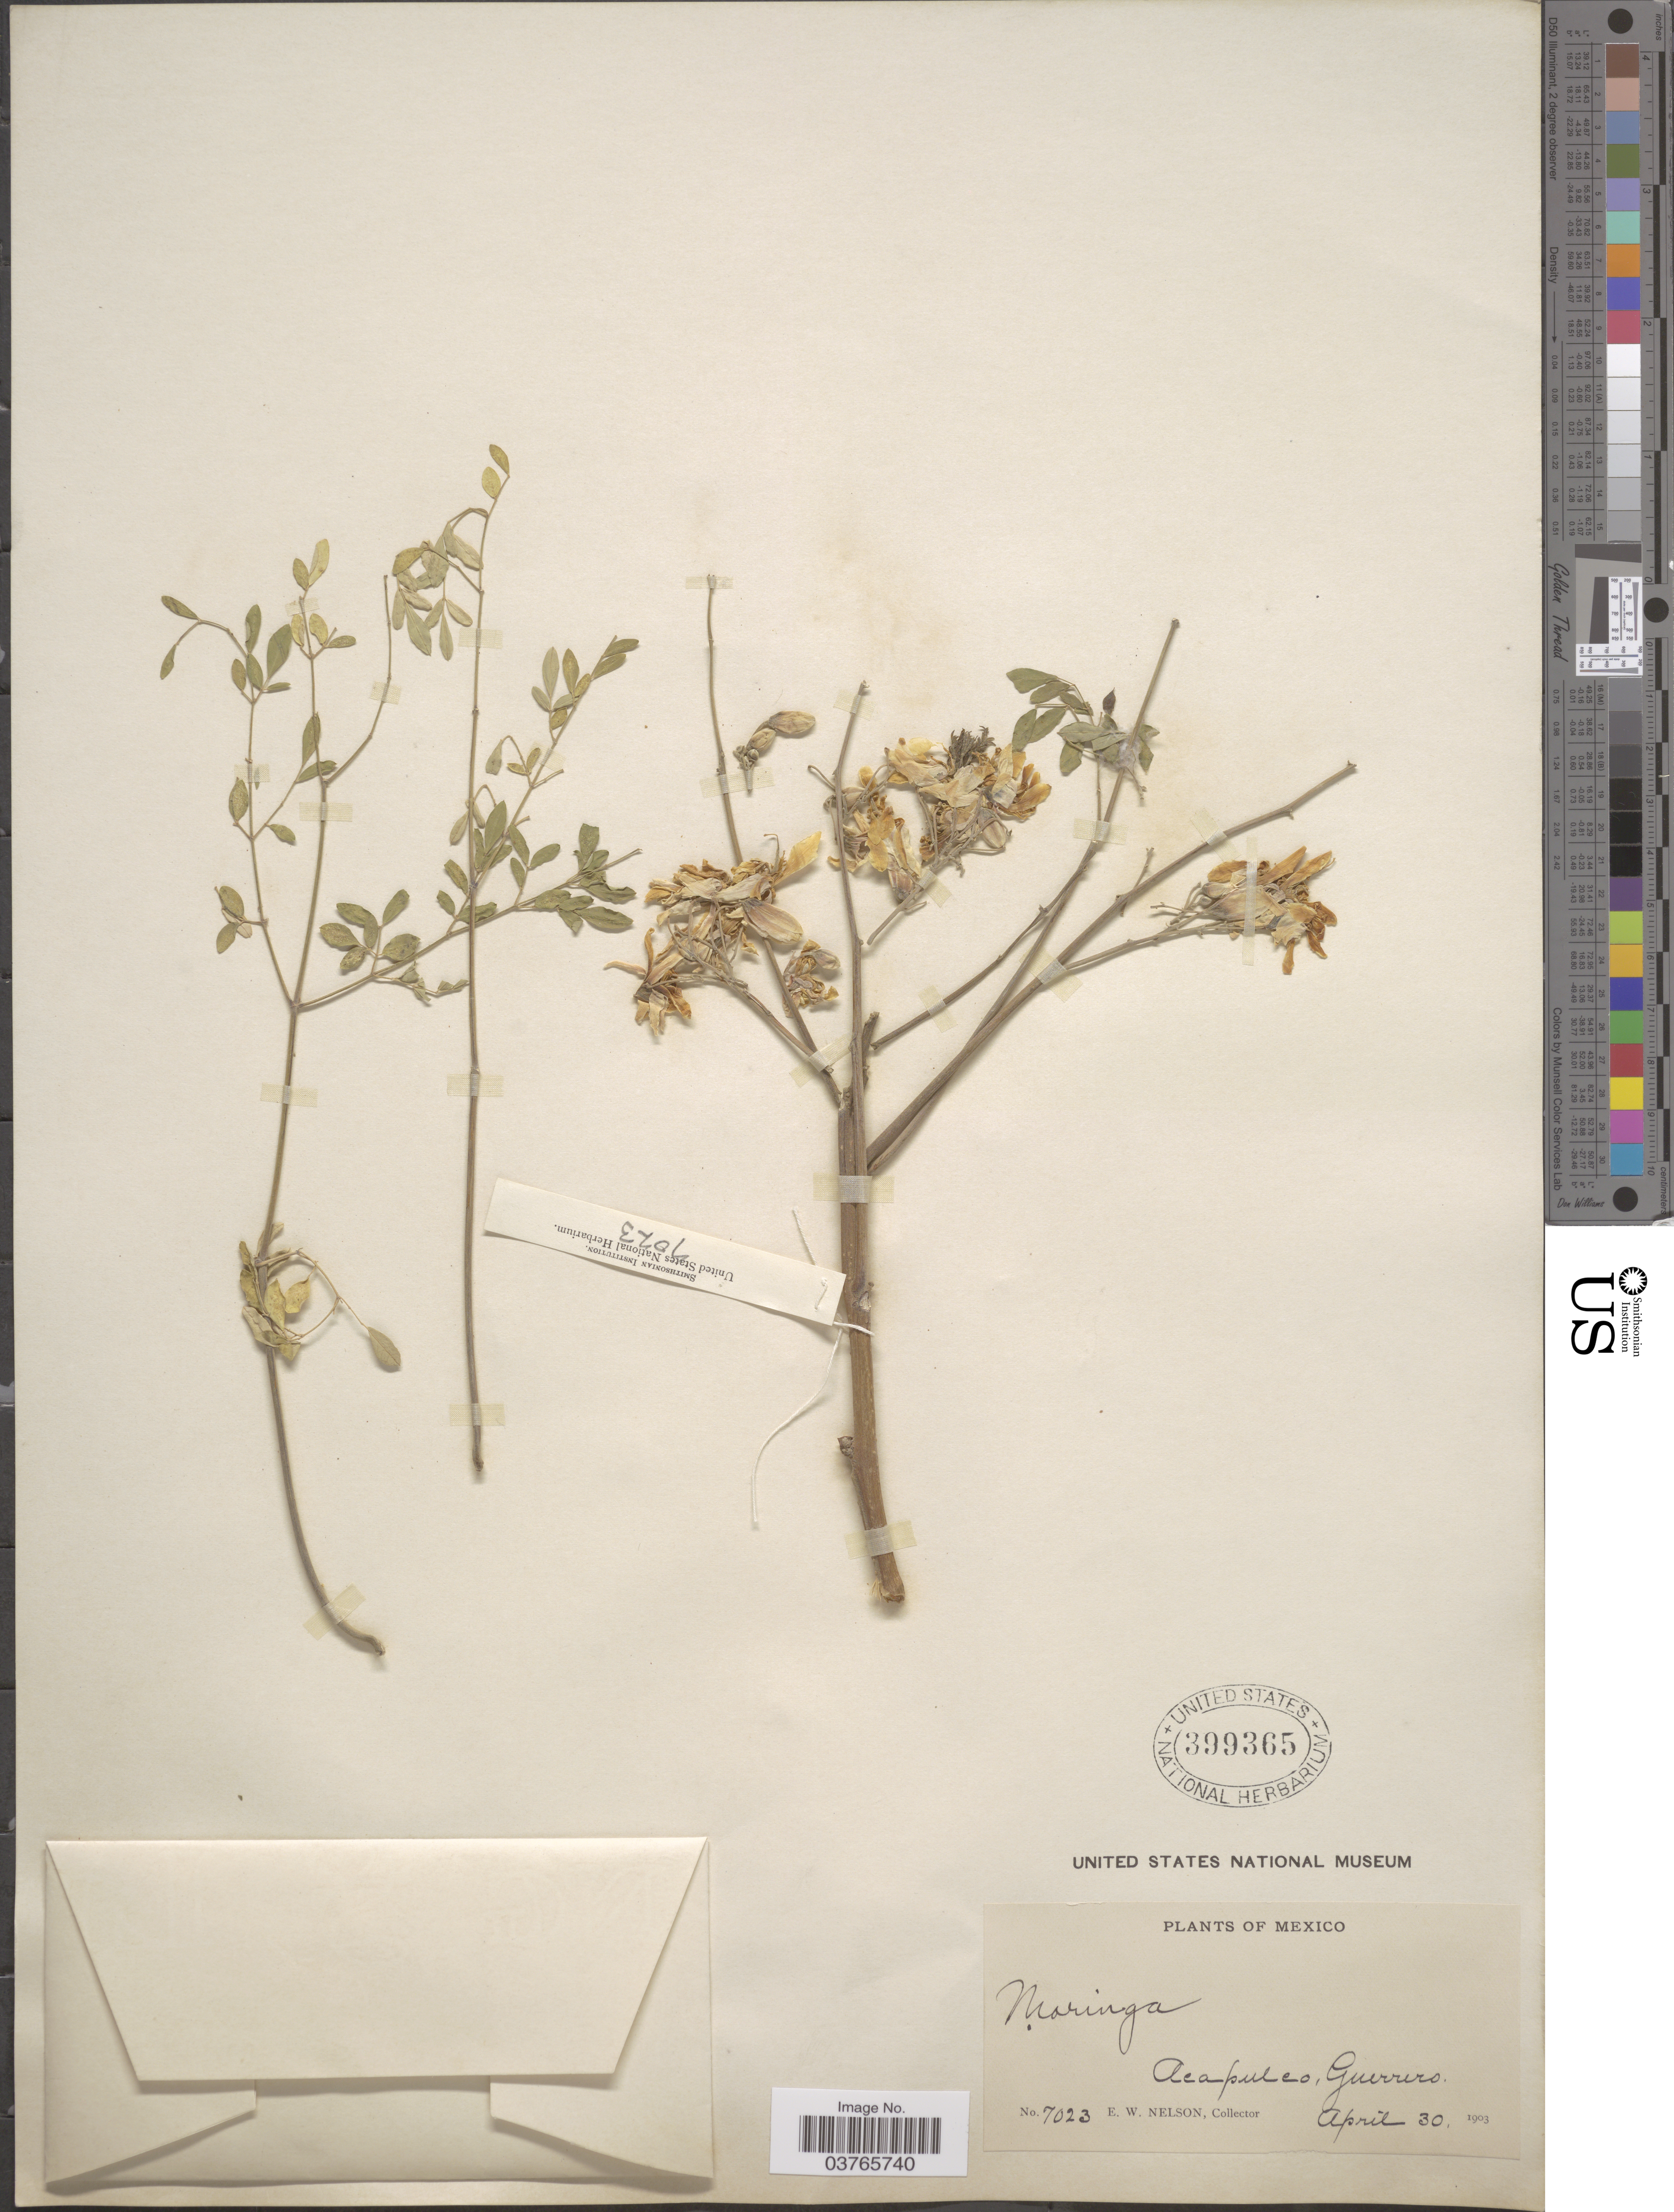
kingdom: Plantae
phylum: Tracheophyta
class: Magnoliopsida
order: Brassicales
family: Moringaceae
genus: Moringa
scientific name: Moringa sp.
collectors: E. W. Nelson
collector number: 7023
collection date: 1903-04-30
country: Mexico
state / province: Guerrero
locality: Acapulco.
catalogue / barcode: US 399365